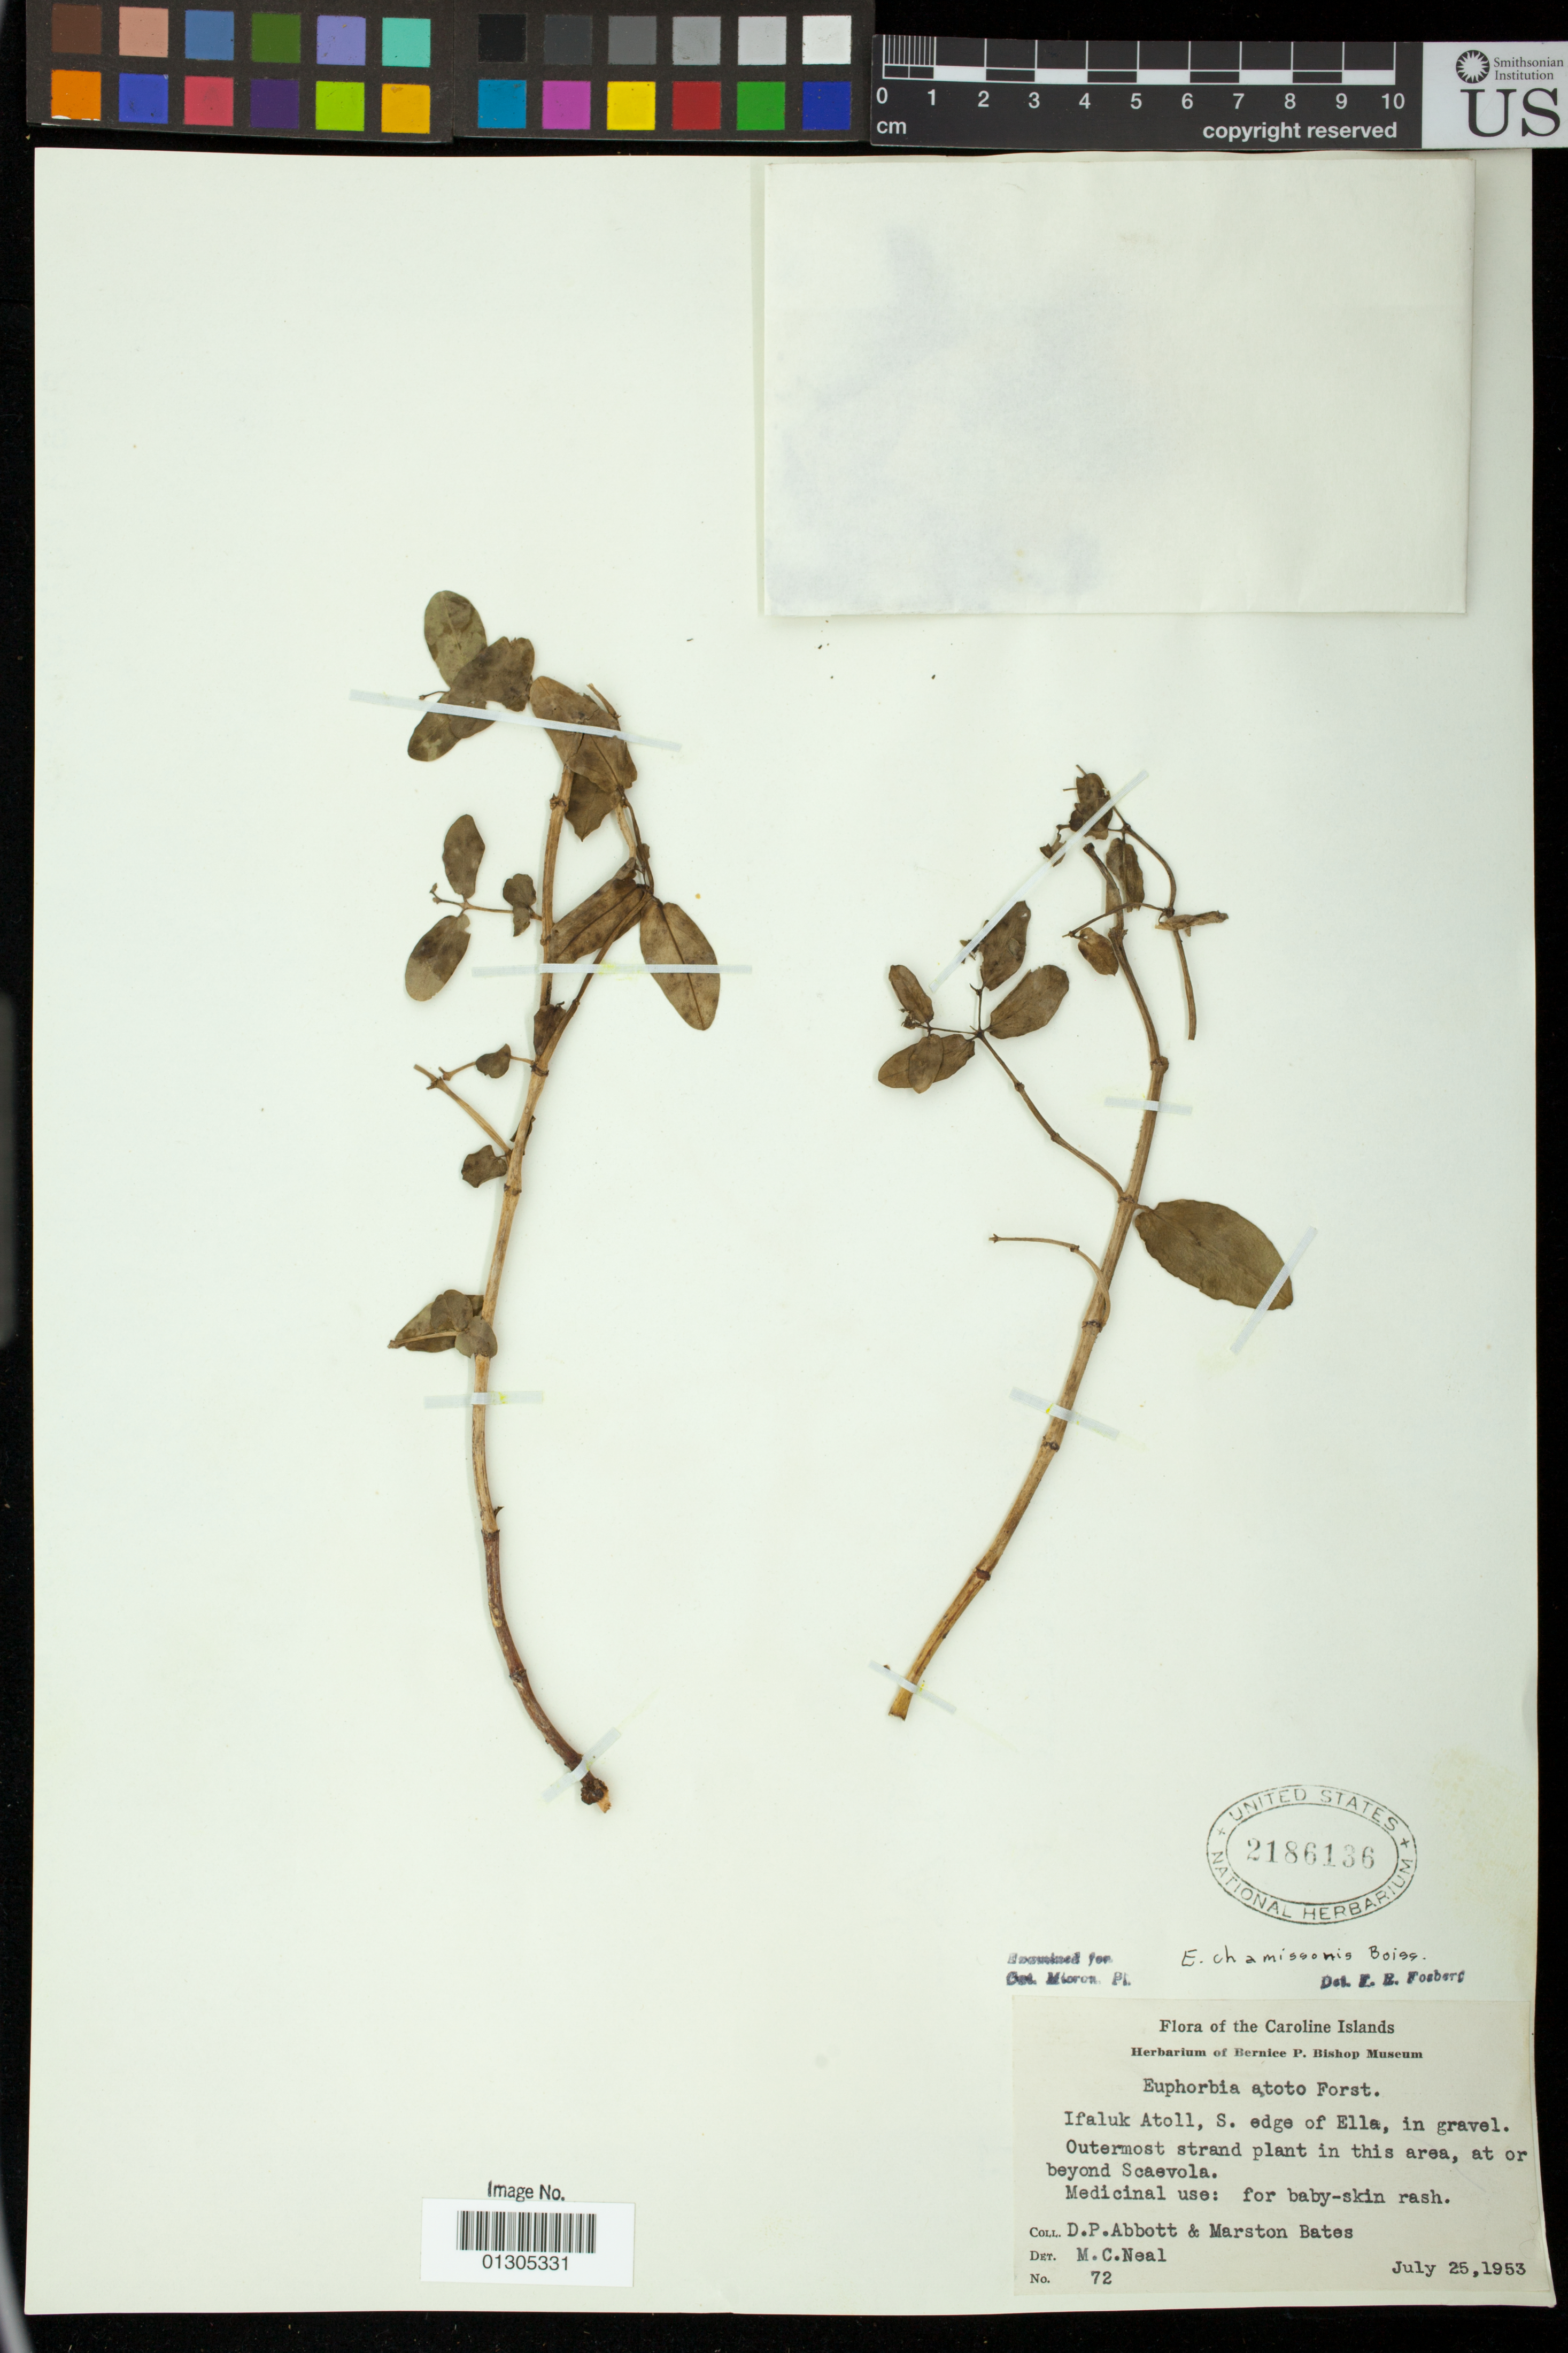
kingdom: Plantae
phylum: Tracheophyta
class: Magnoliopsida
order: Malpighiales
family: Euphorbiaceae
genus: Euphorbia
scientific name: Euphorbia chamissonis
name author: (Klotzsch ex Klotzsch & Garcke) Boiss.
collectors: D. P. Abbott & M. Bates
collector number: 72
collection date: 1953-07-25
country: Micronesia, Federated States of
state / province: Yap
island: Ifalik [Ifaluk] Atoll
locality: Ifaluk Atoll, S. edge of Ella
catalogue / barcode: US 2186136